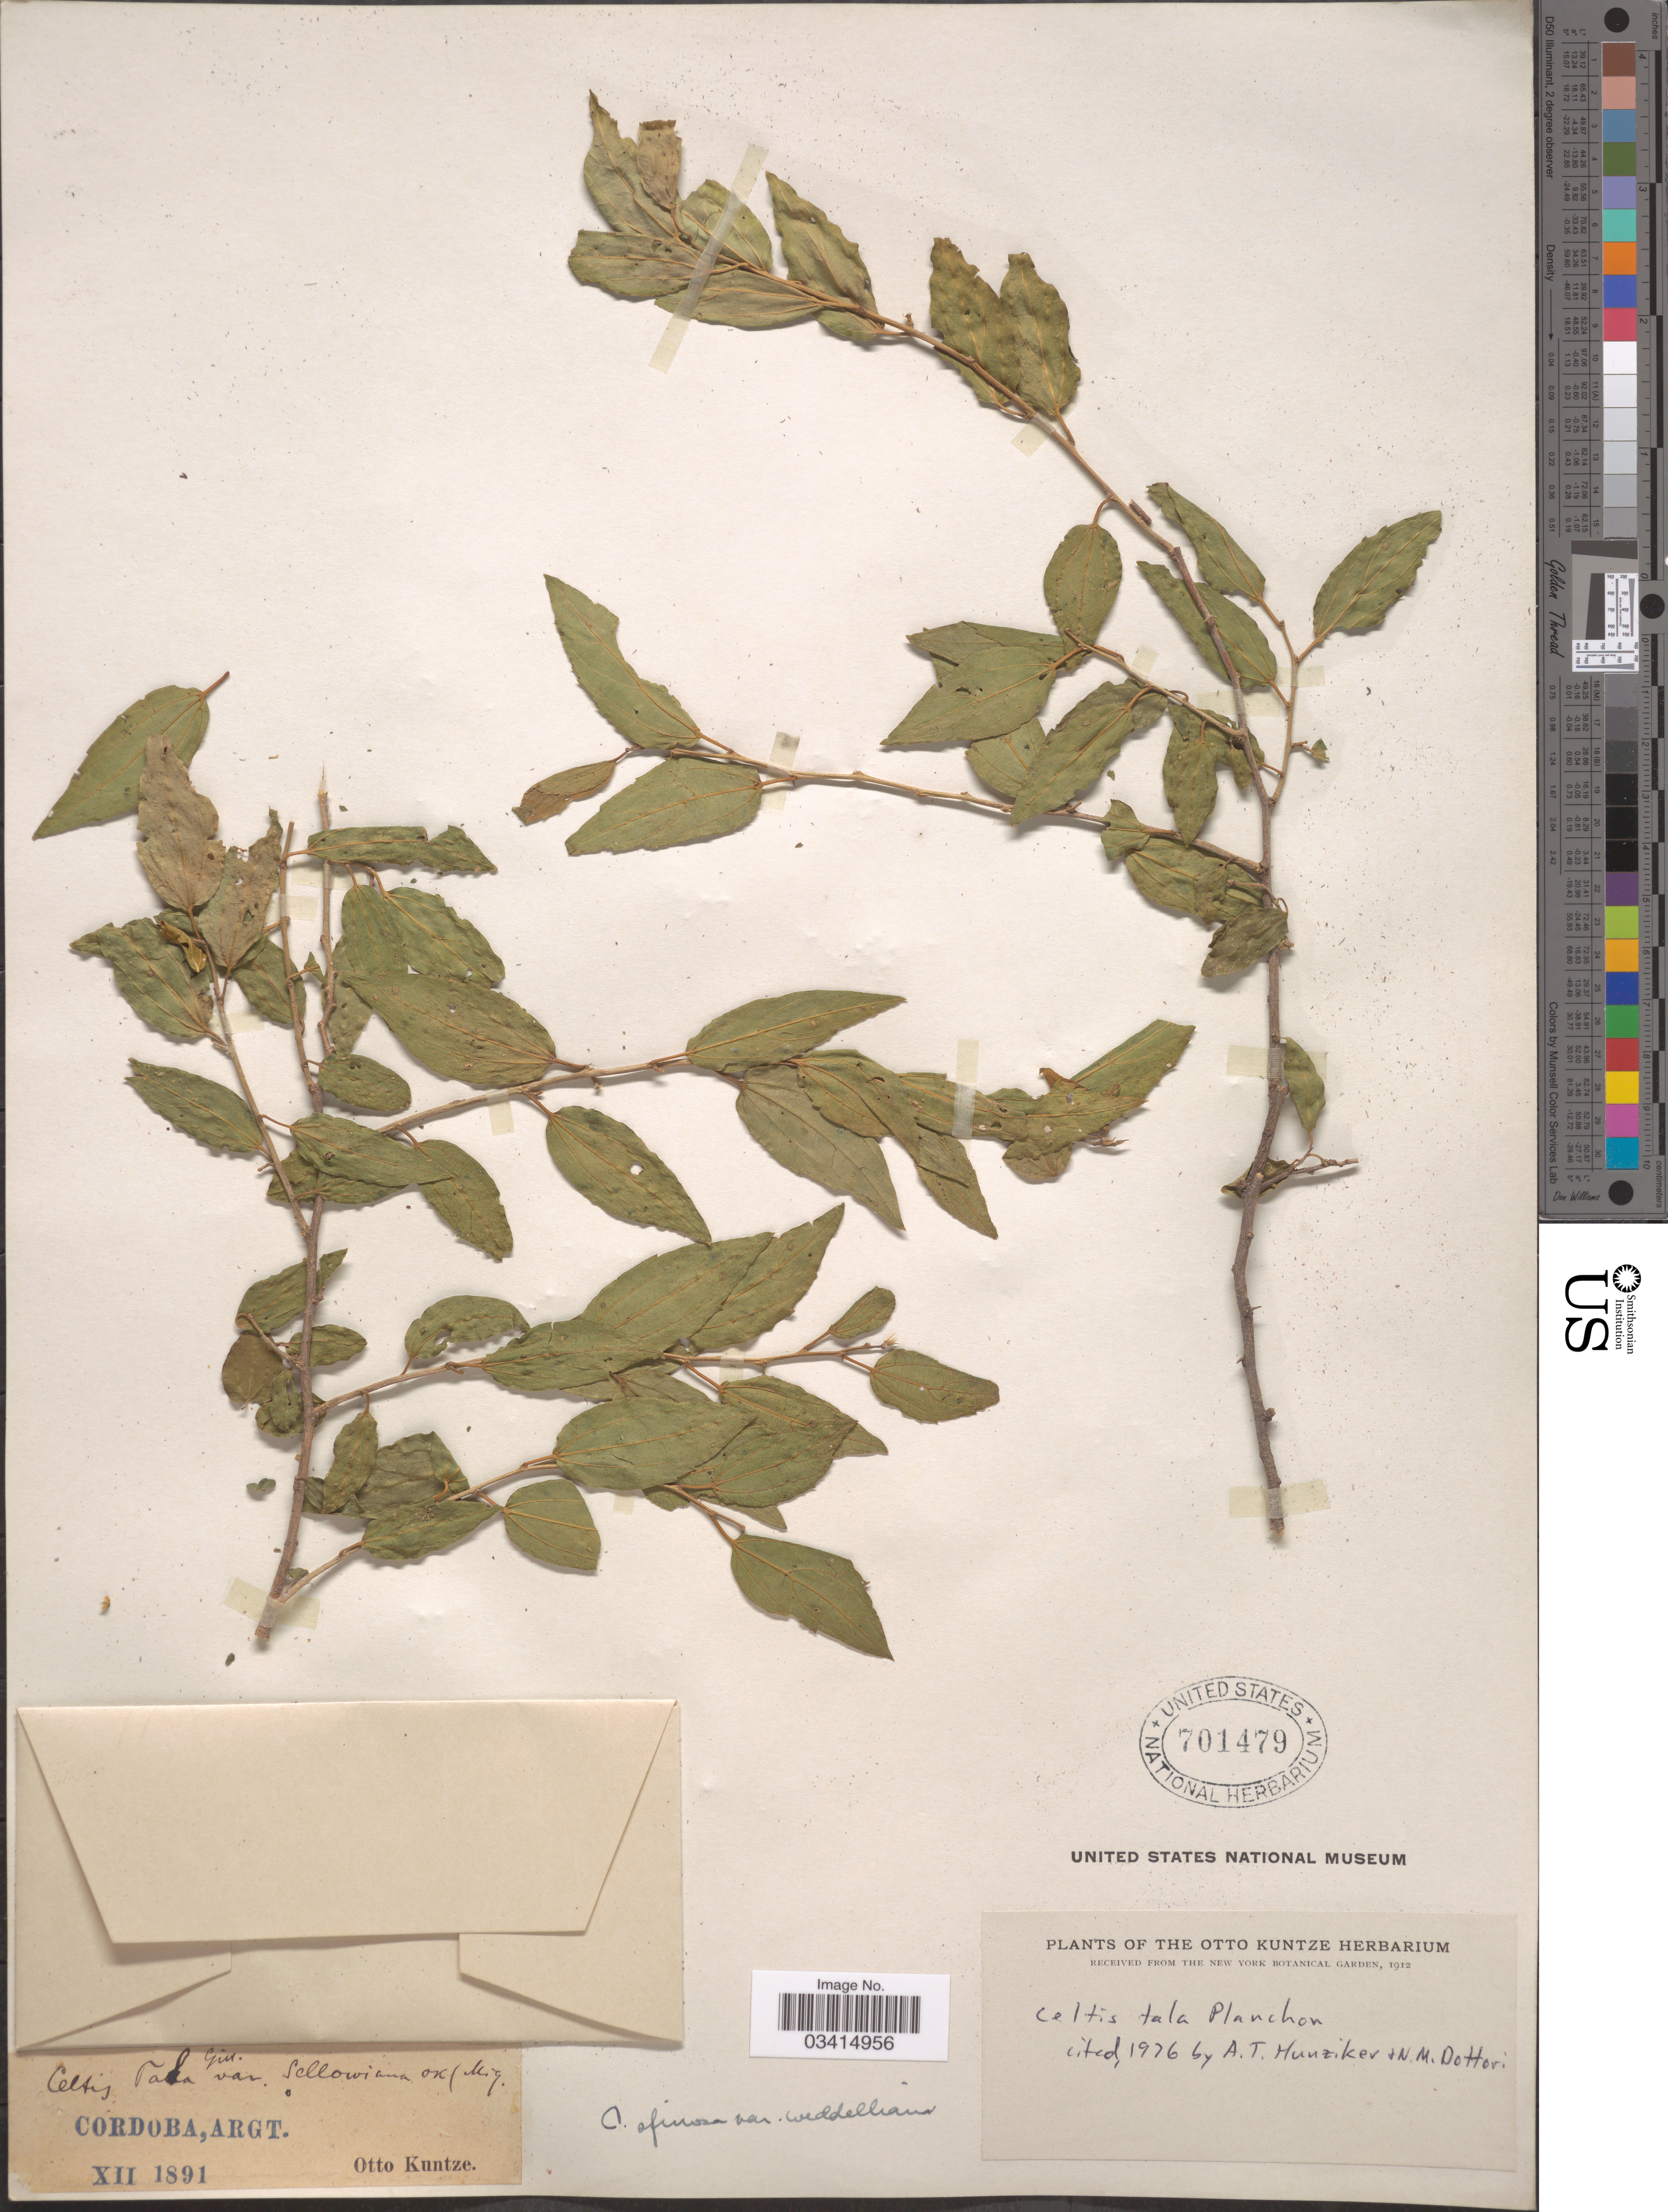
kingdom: Plantae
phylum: Tracheophyta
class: Magnoliopsida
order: Rosales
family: Cannabaceae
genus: Celtis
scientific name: Celtis tala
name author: Gillies ex Planch.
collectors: C.E.O. Kuntze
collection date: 1891-12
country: Argentina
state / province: Cordoba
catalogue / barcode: US 701479